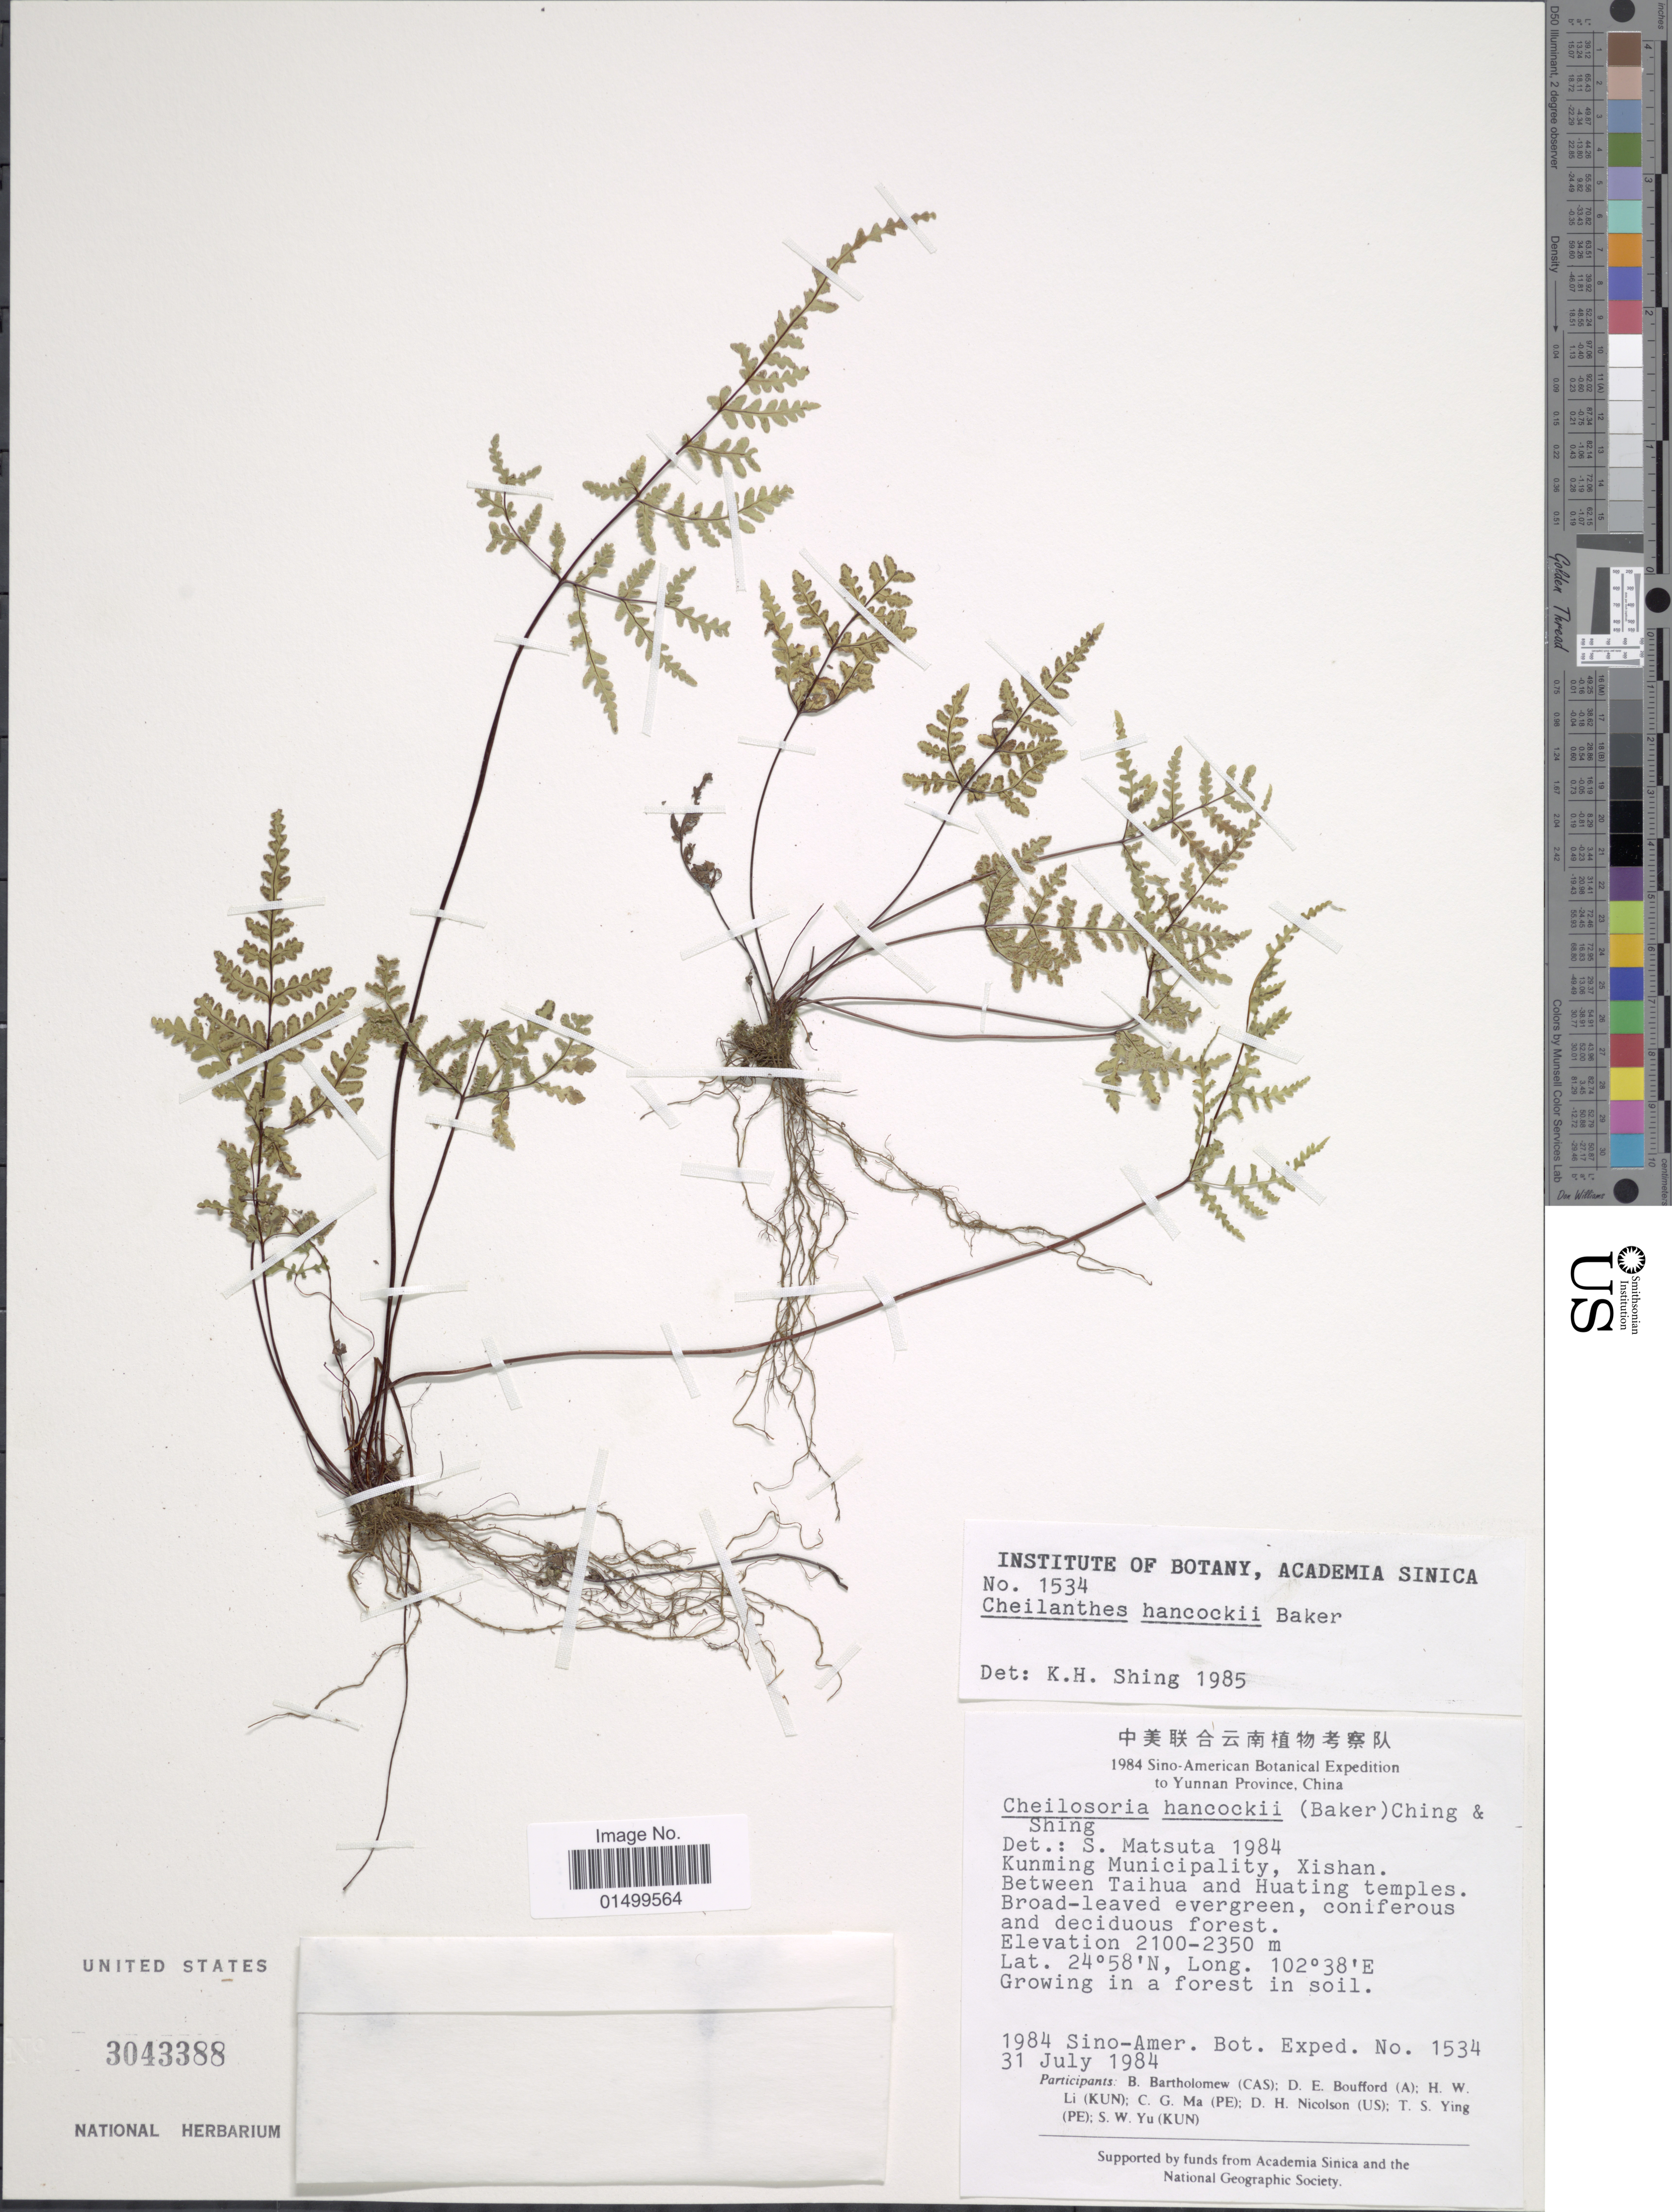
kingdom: Plantae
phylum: Tracheophyta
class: Polypodiopsida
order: Polypodiales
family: Pteridaceae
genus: Cheilanthes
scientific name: Cheilanthes hancockii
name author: Baker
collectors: Sino-Amer. Bot. Exped. 1984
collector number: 1534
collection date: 1984-07-31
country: China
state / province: Yunnan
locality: Kunming Municipality, Xishan. between Taihua and Huating temples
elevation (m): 2100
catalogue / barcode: US 3043388